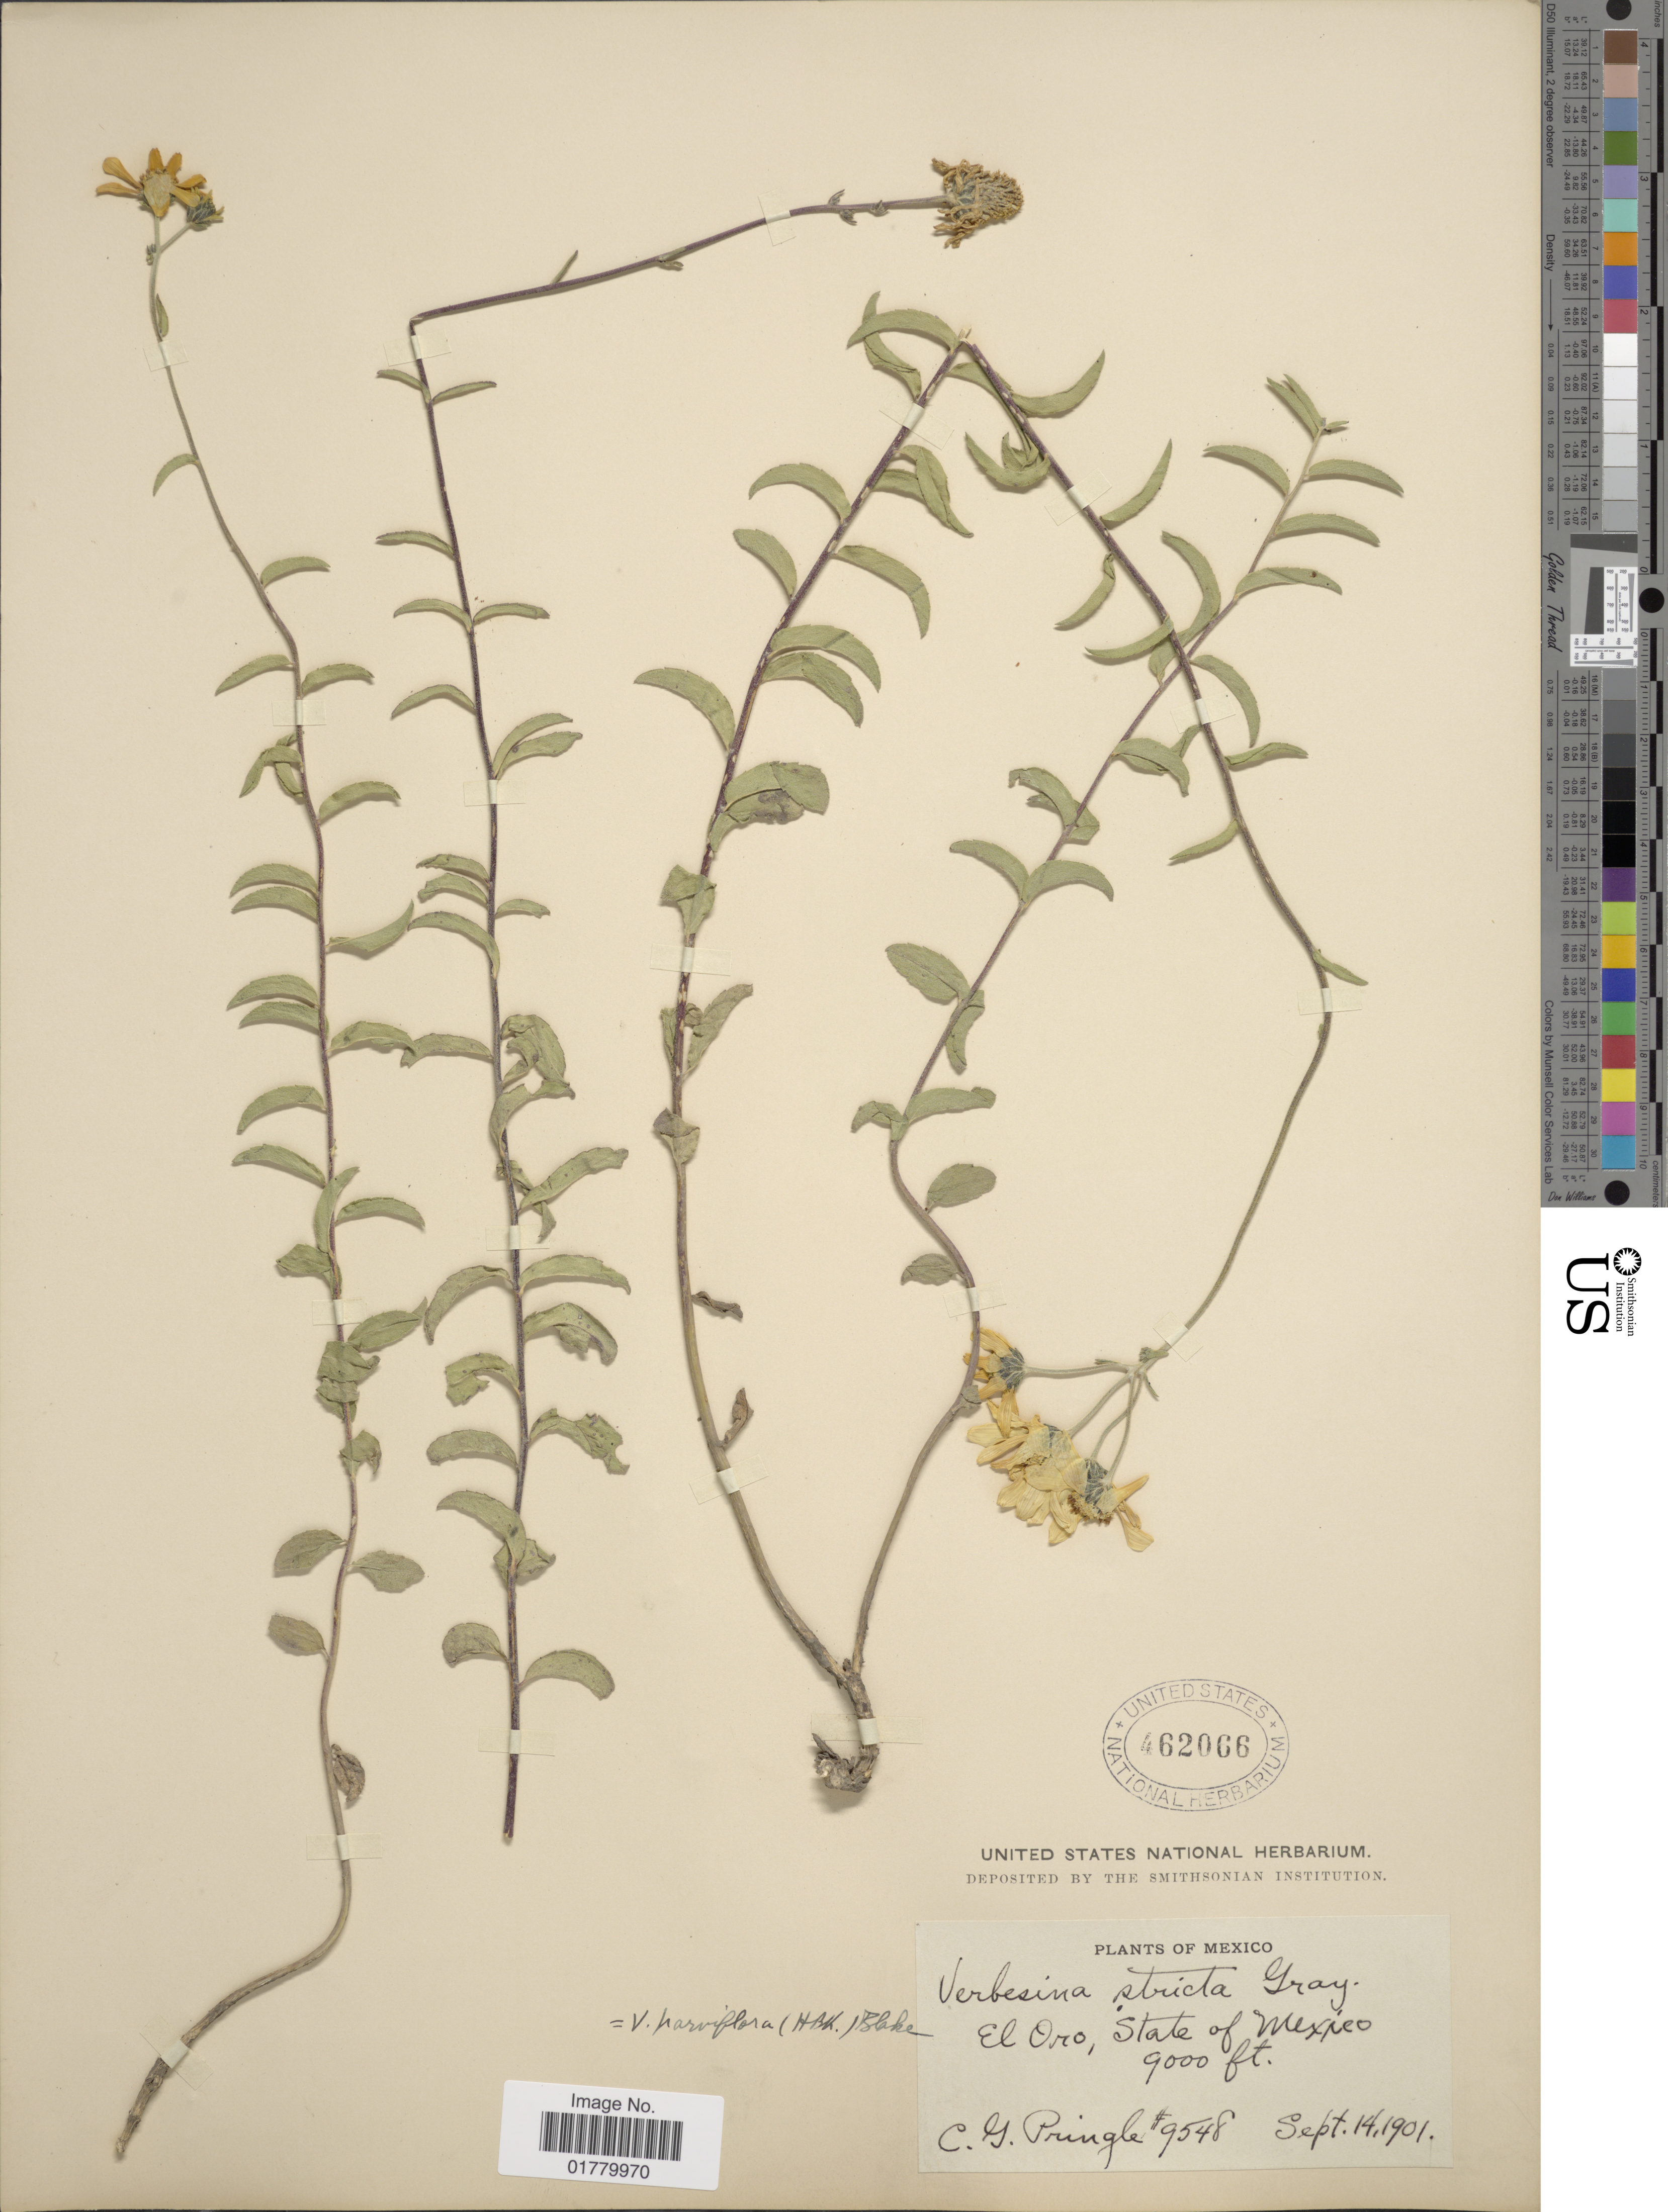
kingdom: Plantae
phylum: Tracheophyta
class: Magnoliopsida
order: Asterales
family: Asteraceae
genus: Verbesina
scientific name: Verbesina parviflora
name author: (Kunth) S.F. Blake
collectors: C. G. Pringle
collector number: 9548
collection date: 1901-09-14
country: Mexico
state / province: México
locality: El Oro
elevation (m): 2743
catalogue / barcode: US 462066